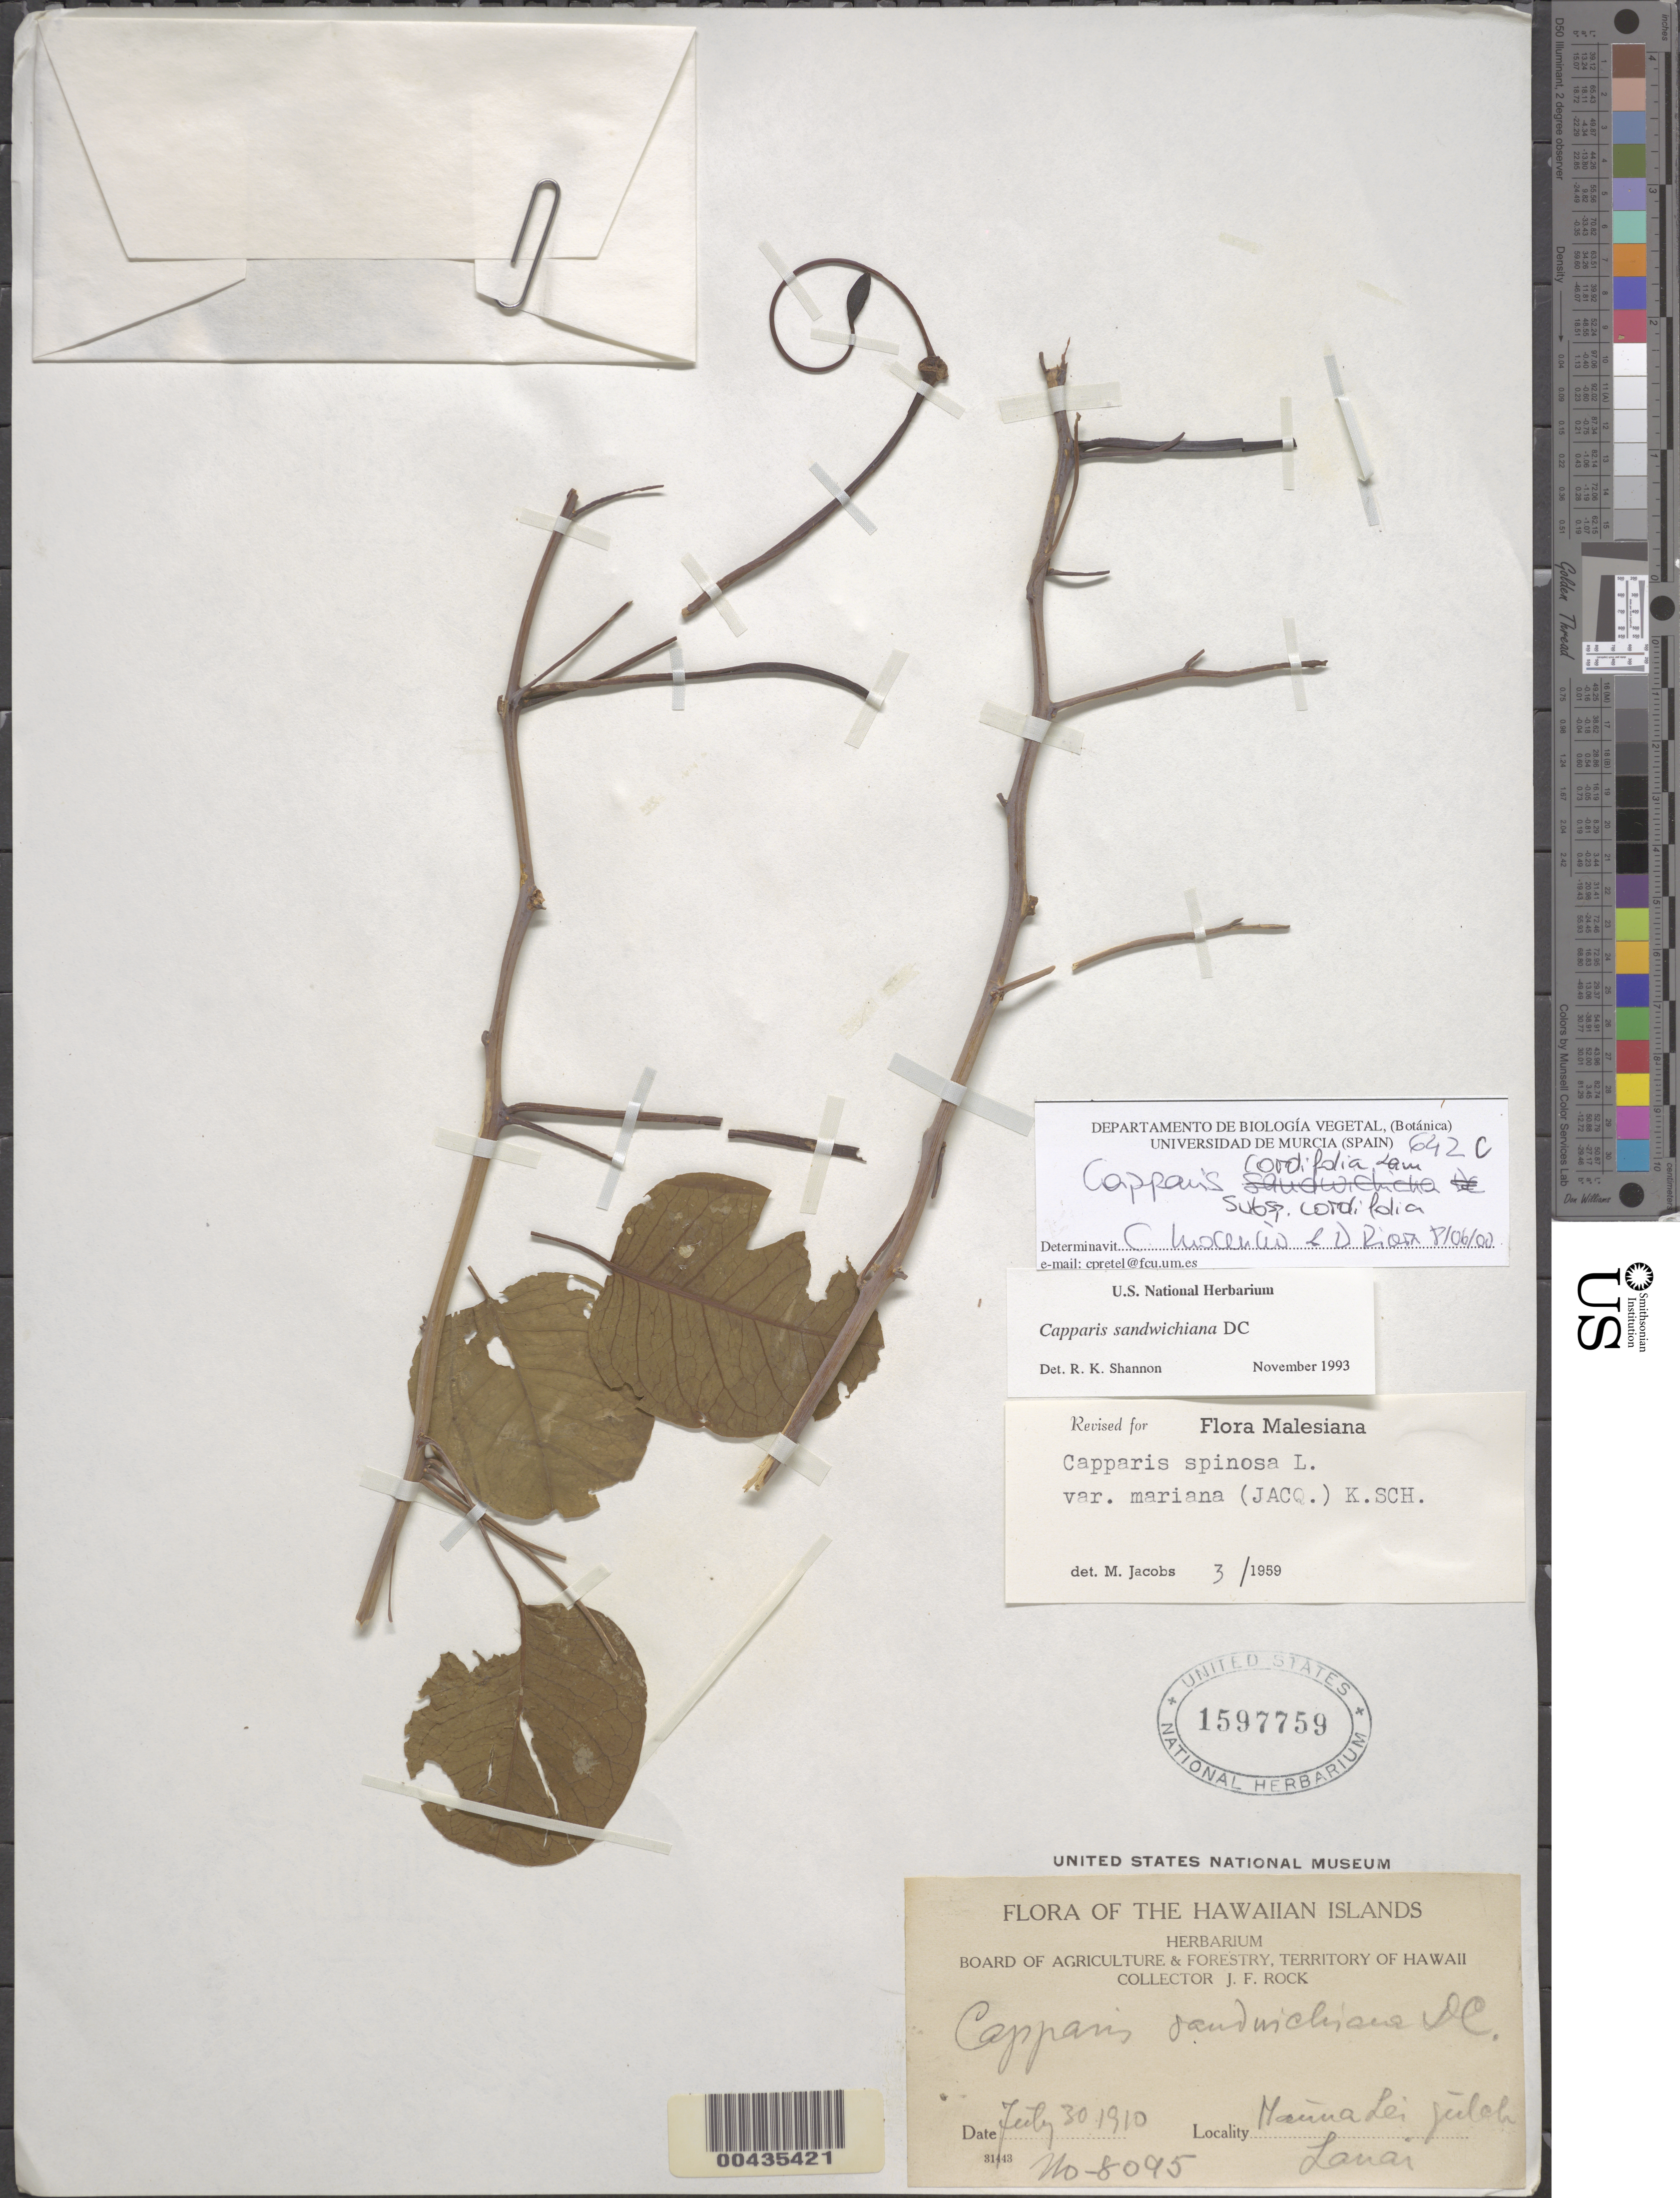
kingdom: Plantae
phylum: Tracheophyta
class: Magnoliopsida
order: Brassicales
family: Capparaceae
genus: Capparis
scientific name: Capparis sandwichiana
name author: DC.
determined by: Shannon, R. K., (UNITED STATES)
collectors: J. F. Rock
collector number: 8095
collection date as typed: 30 Jul 1910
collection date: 1910-07-30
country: United States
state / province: Hawaii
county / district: Kauai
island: Kaua'i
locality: Maunalei Gulch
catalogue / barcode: US 1597759